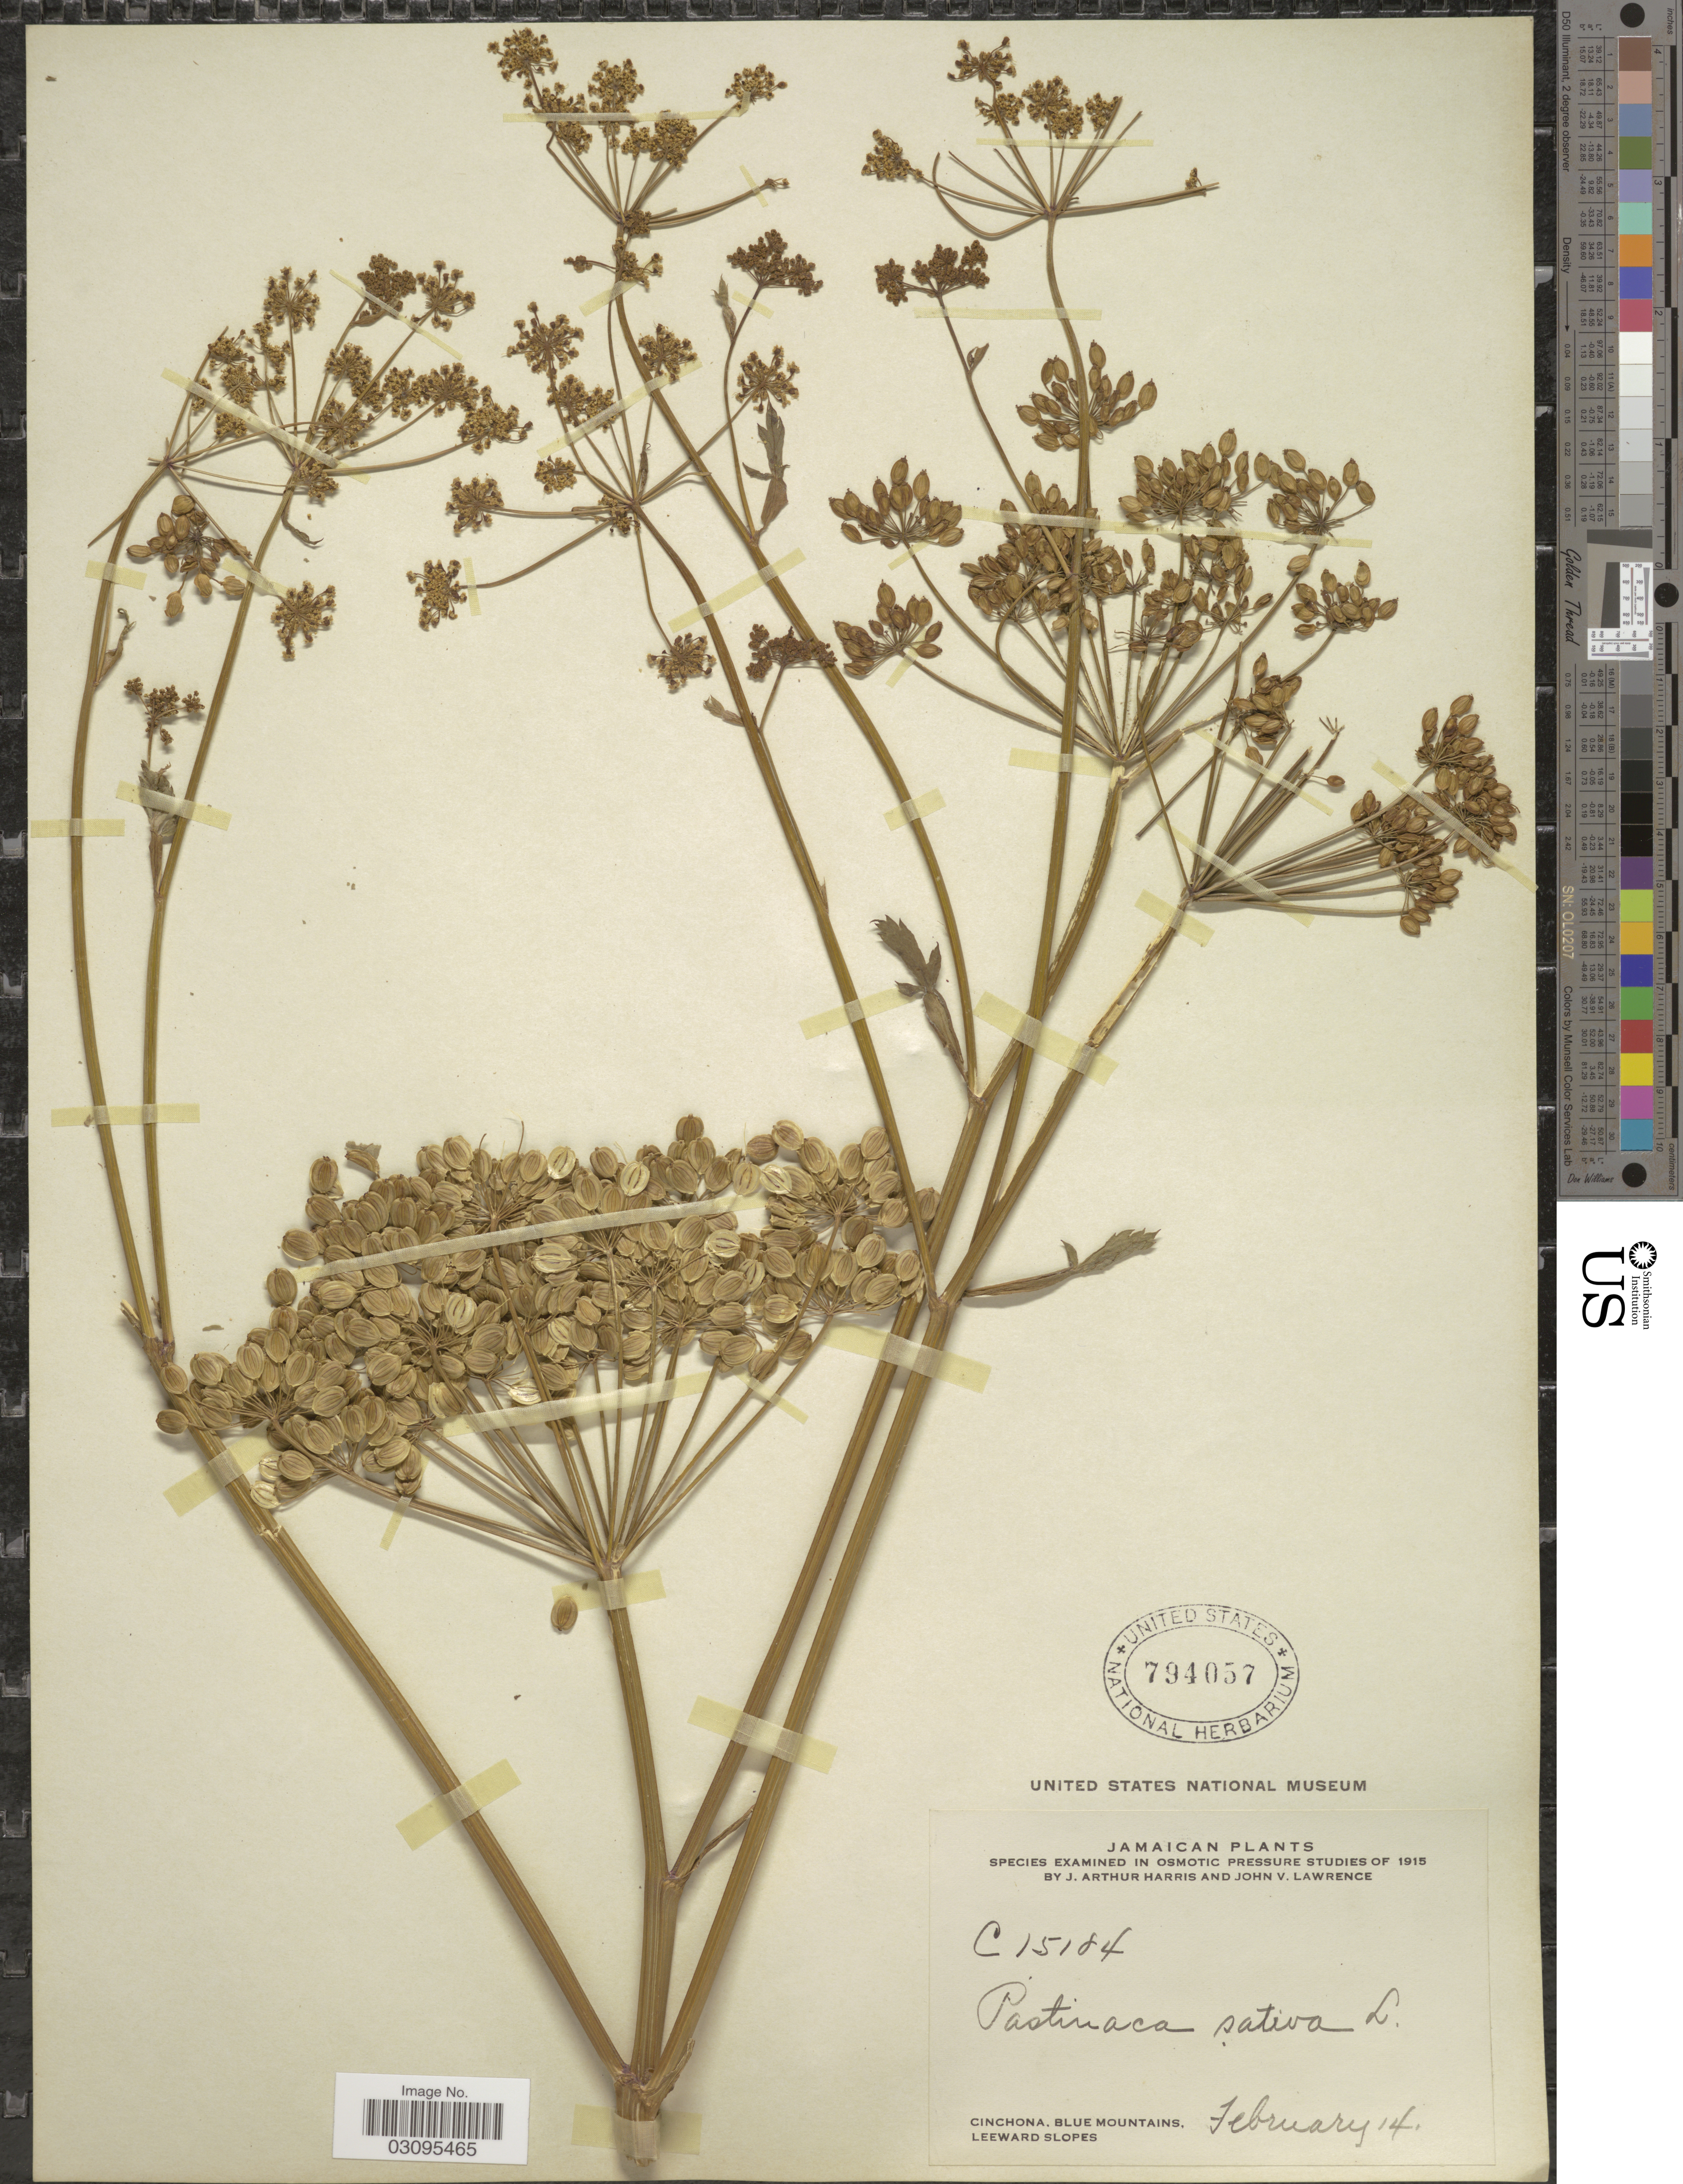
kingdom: Plantae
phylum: Tracheophyta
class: Magnoliopsida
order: Apiales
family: Apiaceae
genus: Pastinaca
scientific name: Pastinaca sativa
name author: L.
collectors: J. A. Harris & J. Lawrence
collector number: C15184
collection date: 1915-02-14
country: Jamaica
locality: Cinchona, Blue Mountains, Leeward slopes.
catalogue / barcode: US 794057